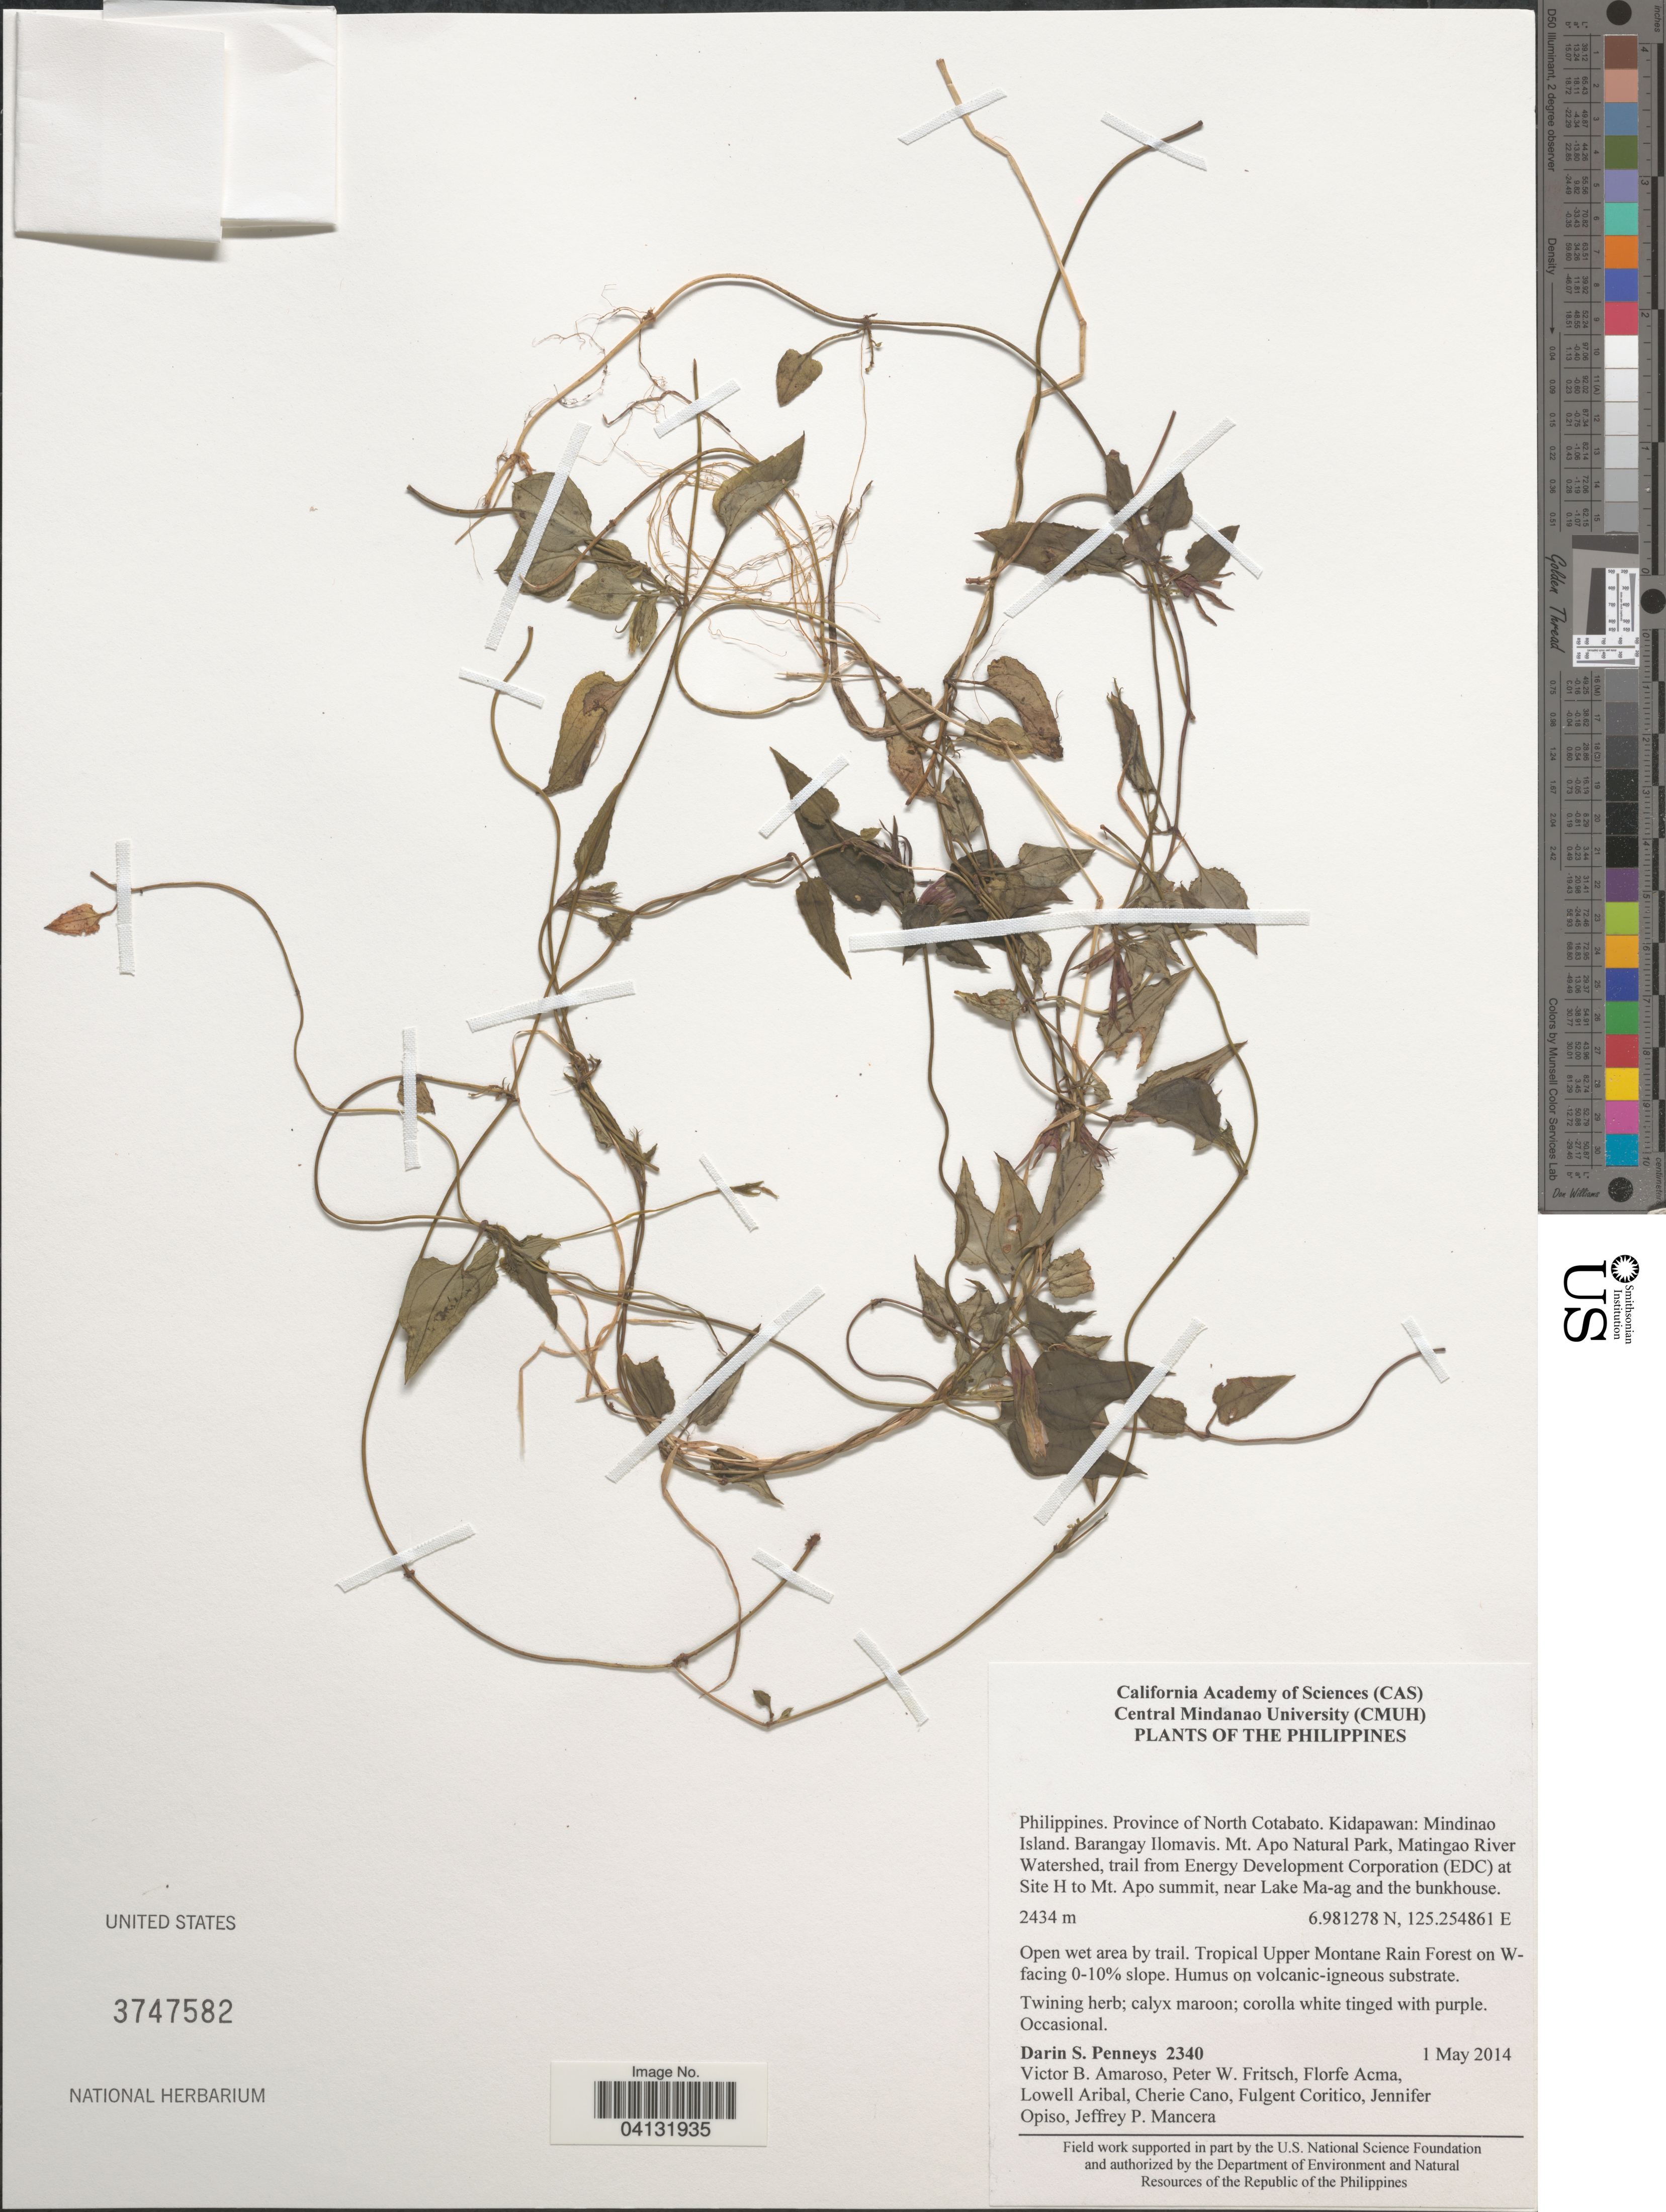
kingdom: Plantae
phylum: Tracheophyta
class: Magnoliopsida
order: Gentianales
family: Gentianaceae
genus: Tripterospermum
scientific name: Tripterospermum luzoniense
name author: (S. Vidal) J. Murata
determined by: Amoroso, Victor B.; Coritico, Fulgent P.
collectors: D. S. Penneys, V. Amoroso, P. W. Fritsch, F. Acma & et al.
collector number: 2340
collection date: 2014-05-01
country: Philippines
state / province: Soccsksargen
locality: Province of North Cotabato. Kidapawan: Mindinao Island. Barangay Ilomavis. Mt. Apo Natural Park, Matingao River Watershed, trail from Energy Development Corporation (EDC) at Site H to Mt. Apo summit, near Lake Ma-ag and the bunkhouse. Tropical Upper Montane Rain Forest on W-facing 0-10% slope.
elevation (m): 2434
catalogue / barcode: US 3747582